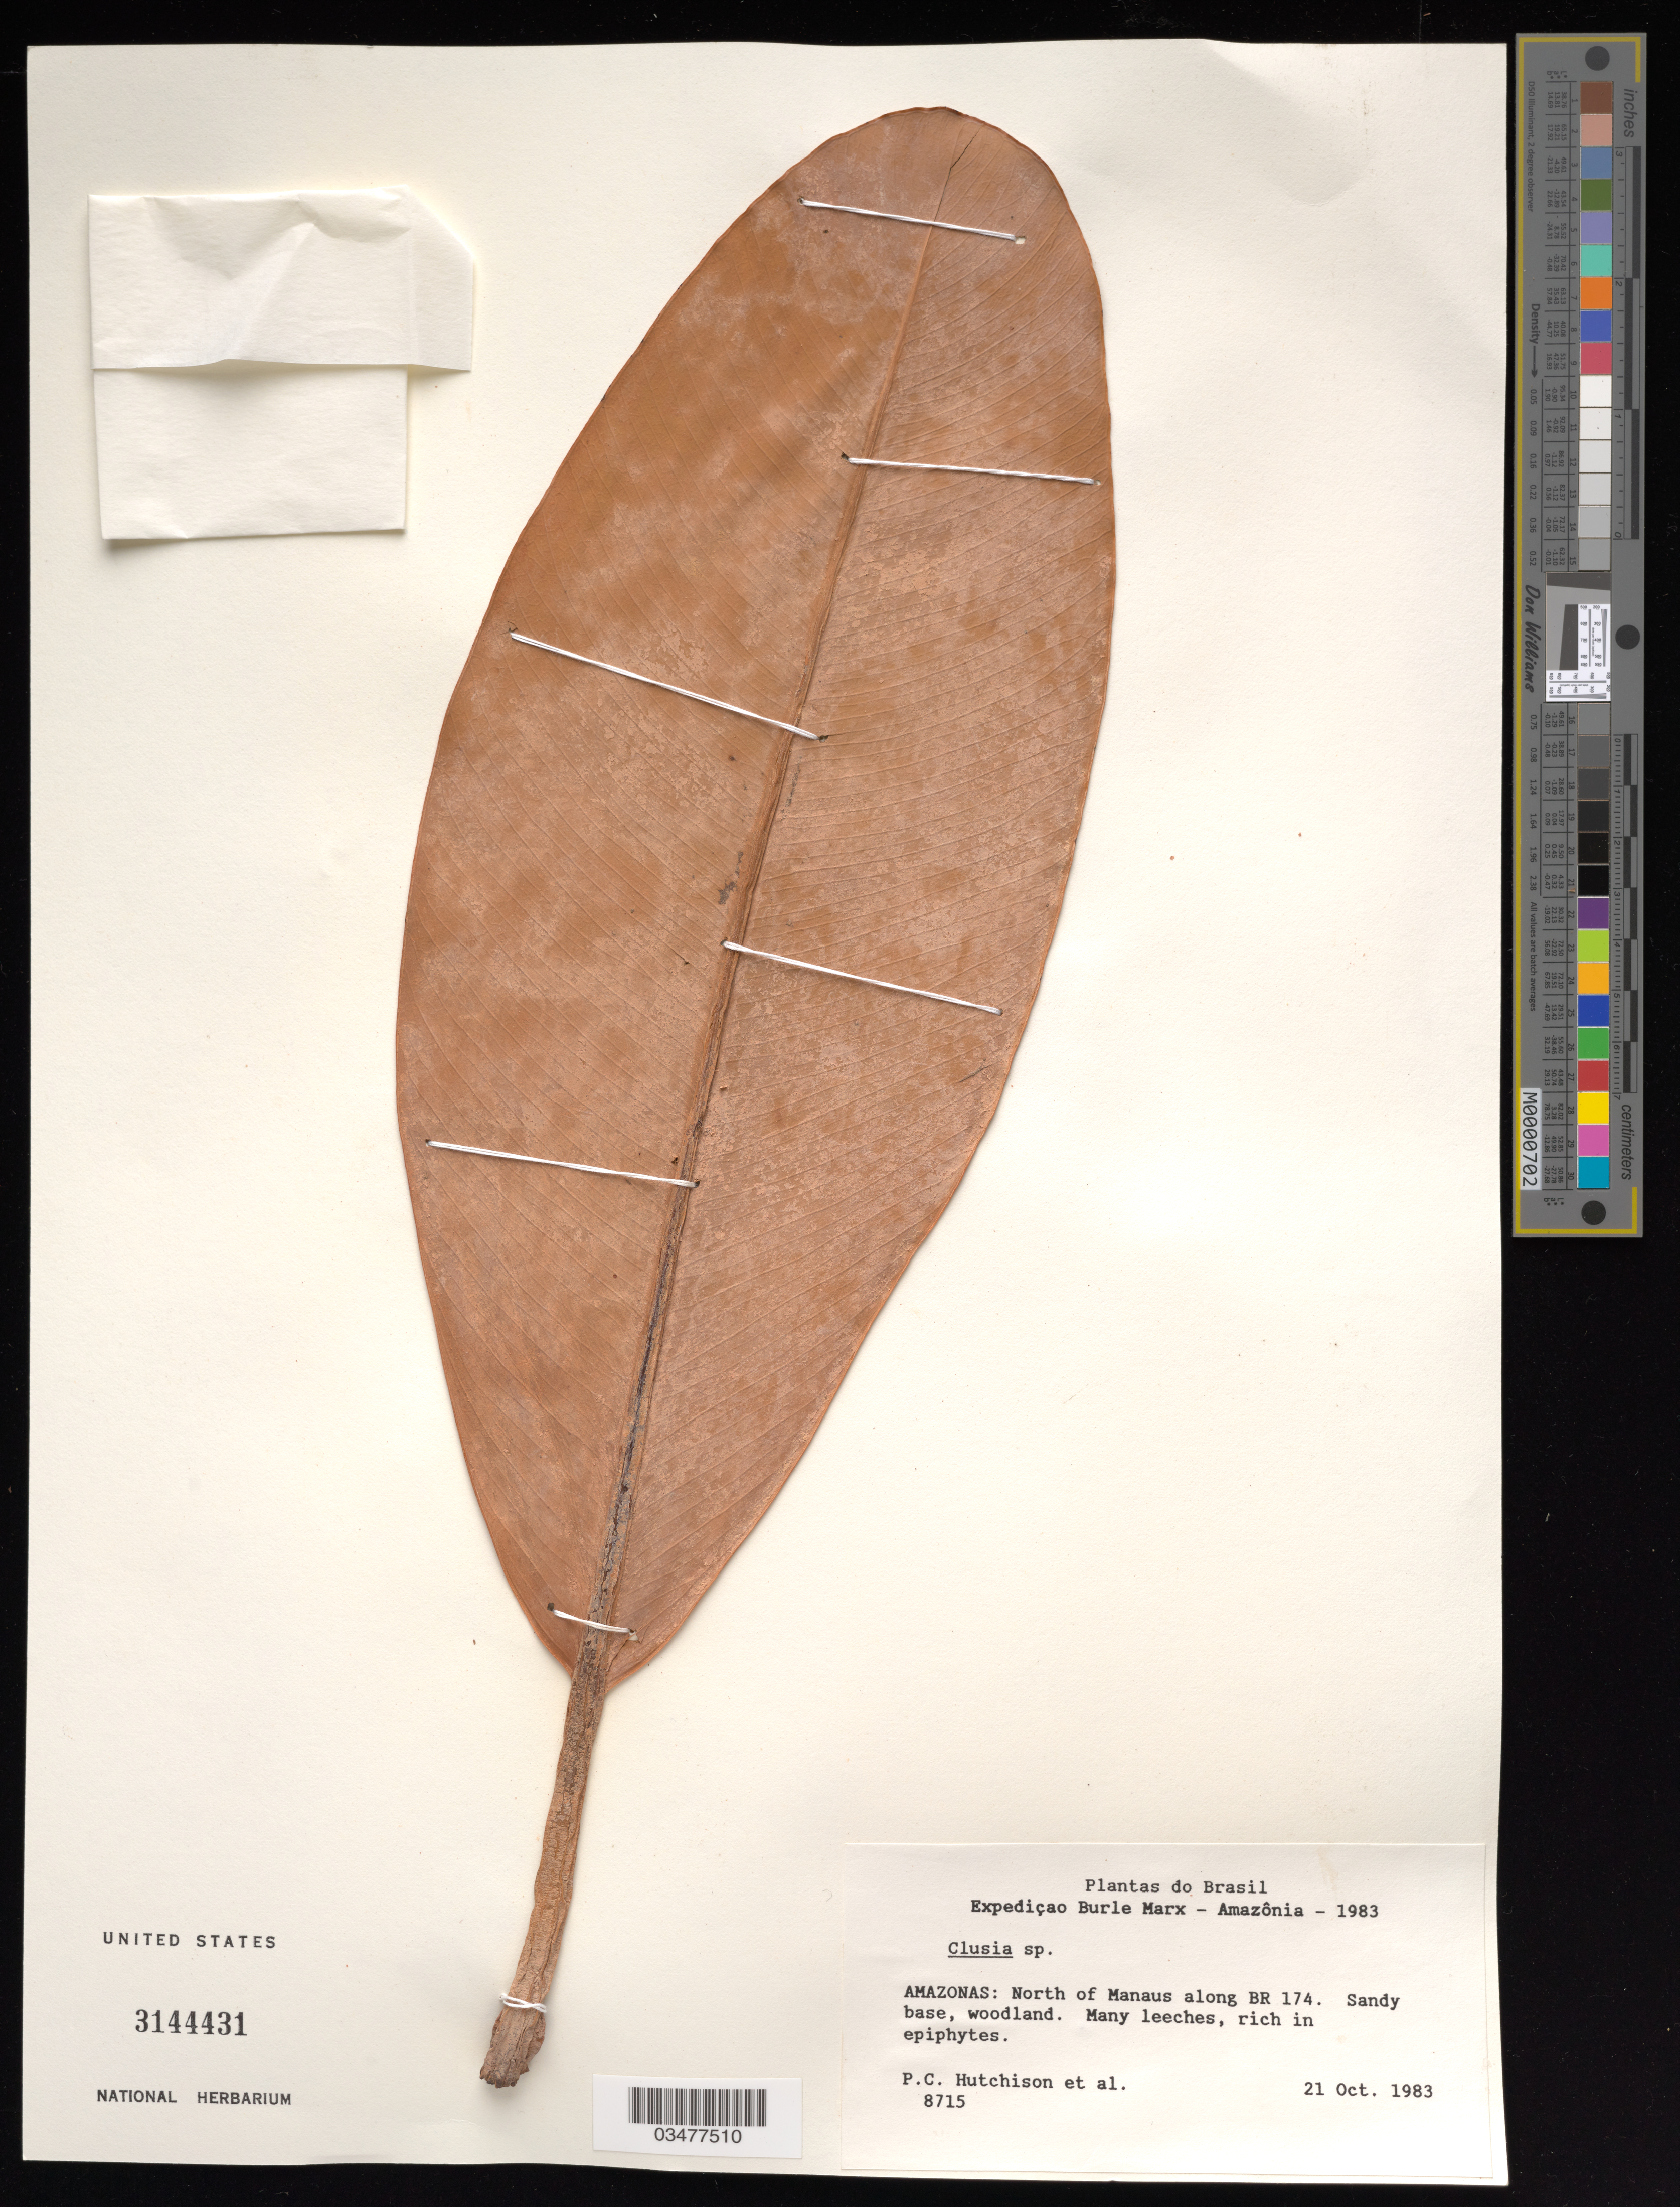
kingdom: Plantae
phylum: Tracheophyta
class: Magnoliopsida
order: Malpighiales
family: Clusiaceae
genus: Clusia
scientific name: Clusia sp.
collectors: P. Hutchinson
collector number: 8715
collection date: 1983-10-21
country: Brazil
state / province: Amazonas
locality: Expediçao Burle Marx - Amazônia - 1983. North of Manaus along BR 174.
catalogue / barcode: US 3144431